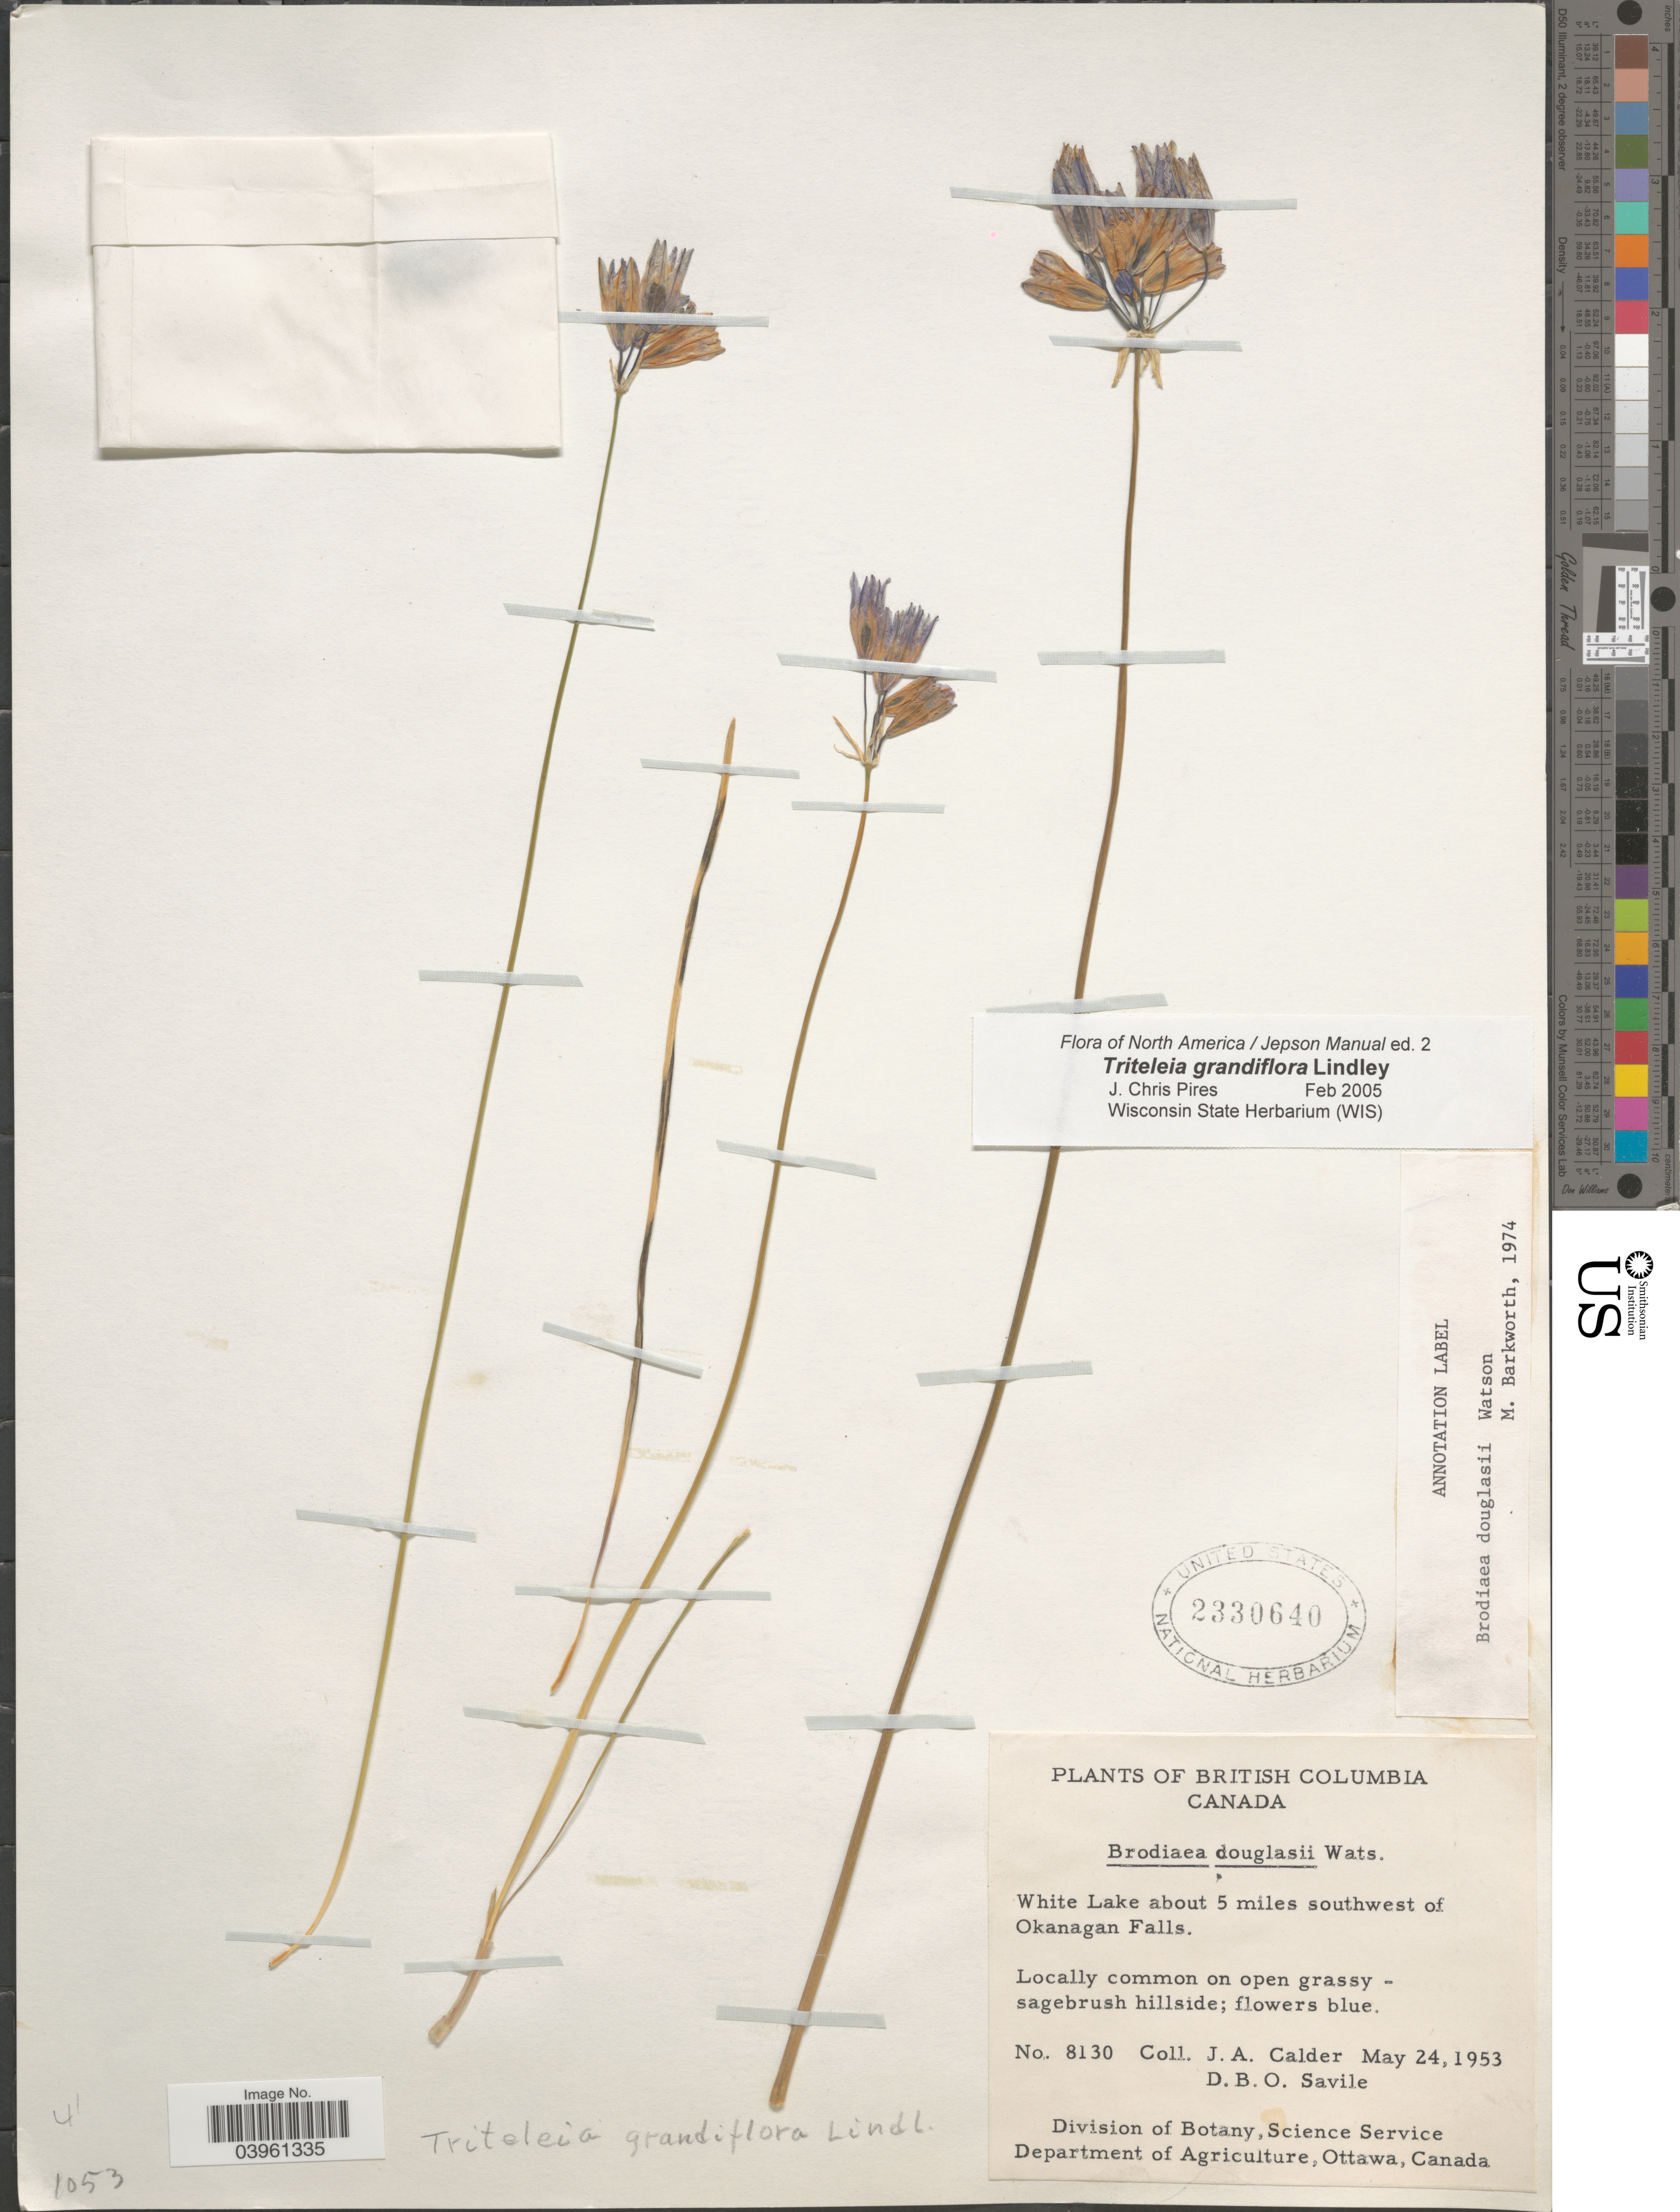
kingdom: Plantae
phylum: Tracheophyta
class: Liliopsida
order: Asparagales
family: Asparagaceae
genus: Triteleia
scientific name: Triteleia grandiflora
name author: Lindl.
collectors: J. A. Calder & D. Savile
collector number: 8130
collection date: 1953-05-24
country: Canada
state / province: British Columbia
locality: White Lake about 5 miles southwest of Okanagan Falls.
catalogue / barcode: US 2330640